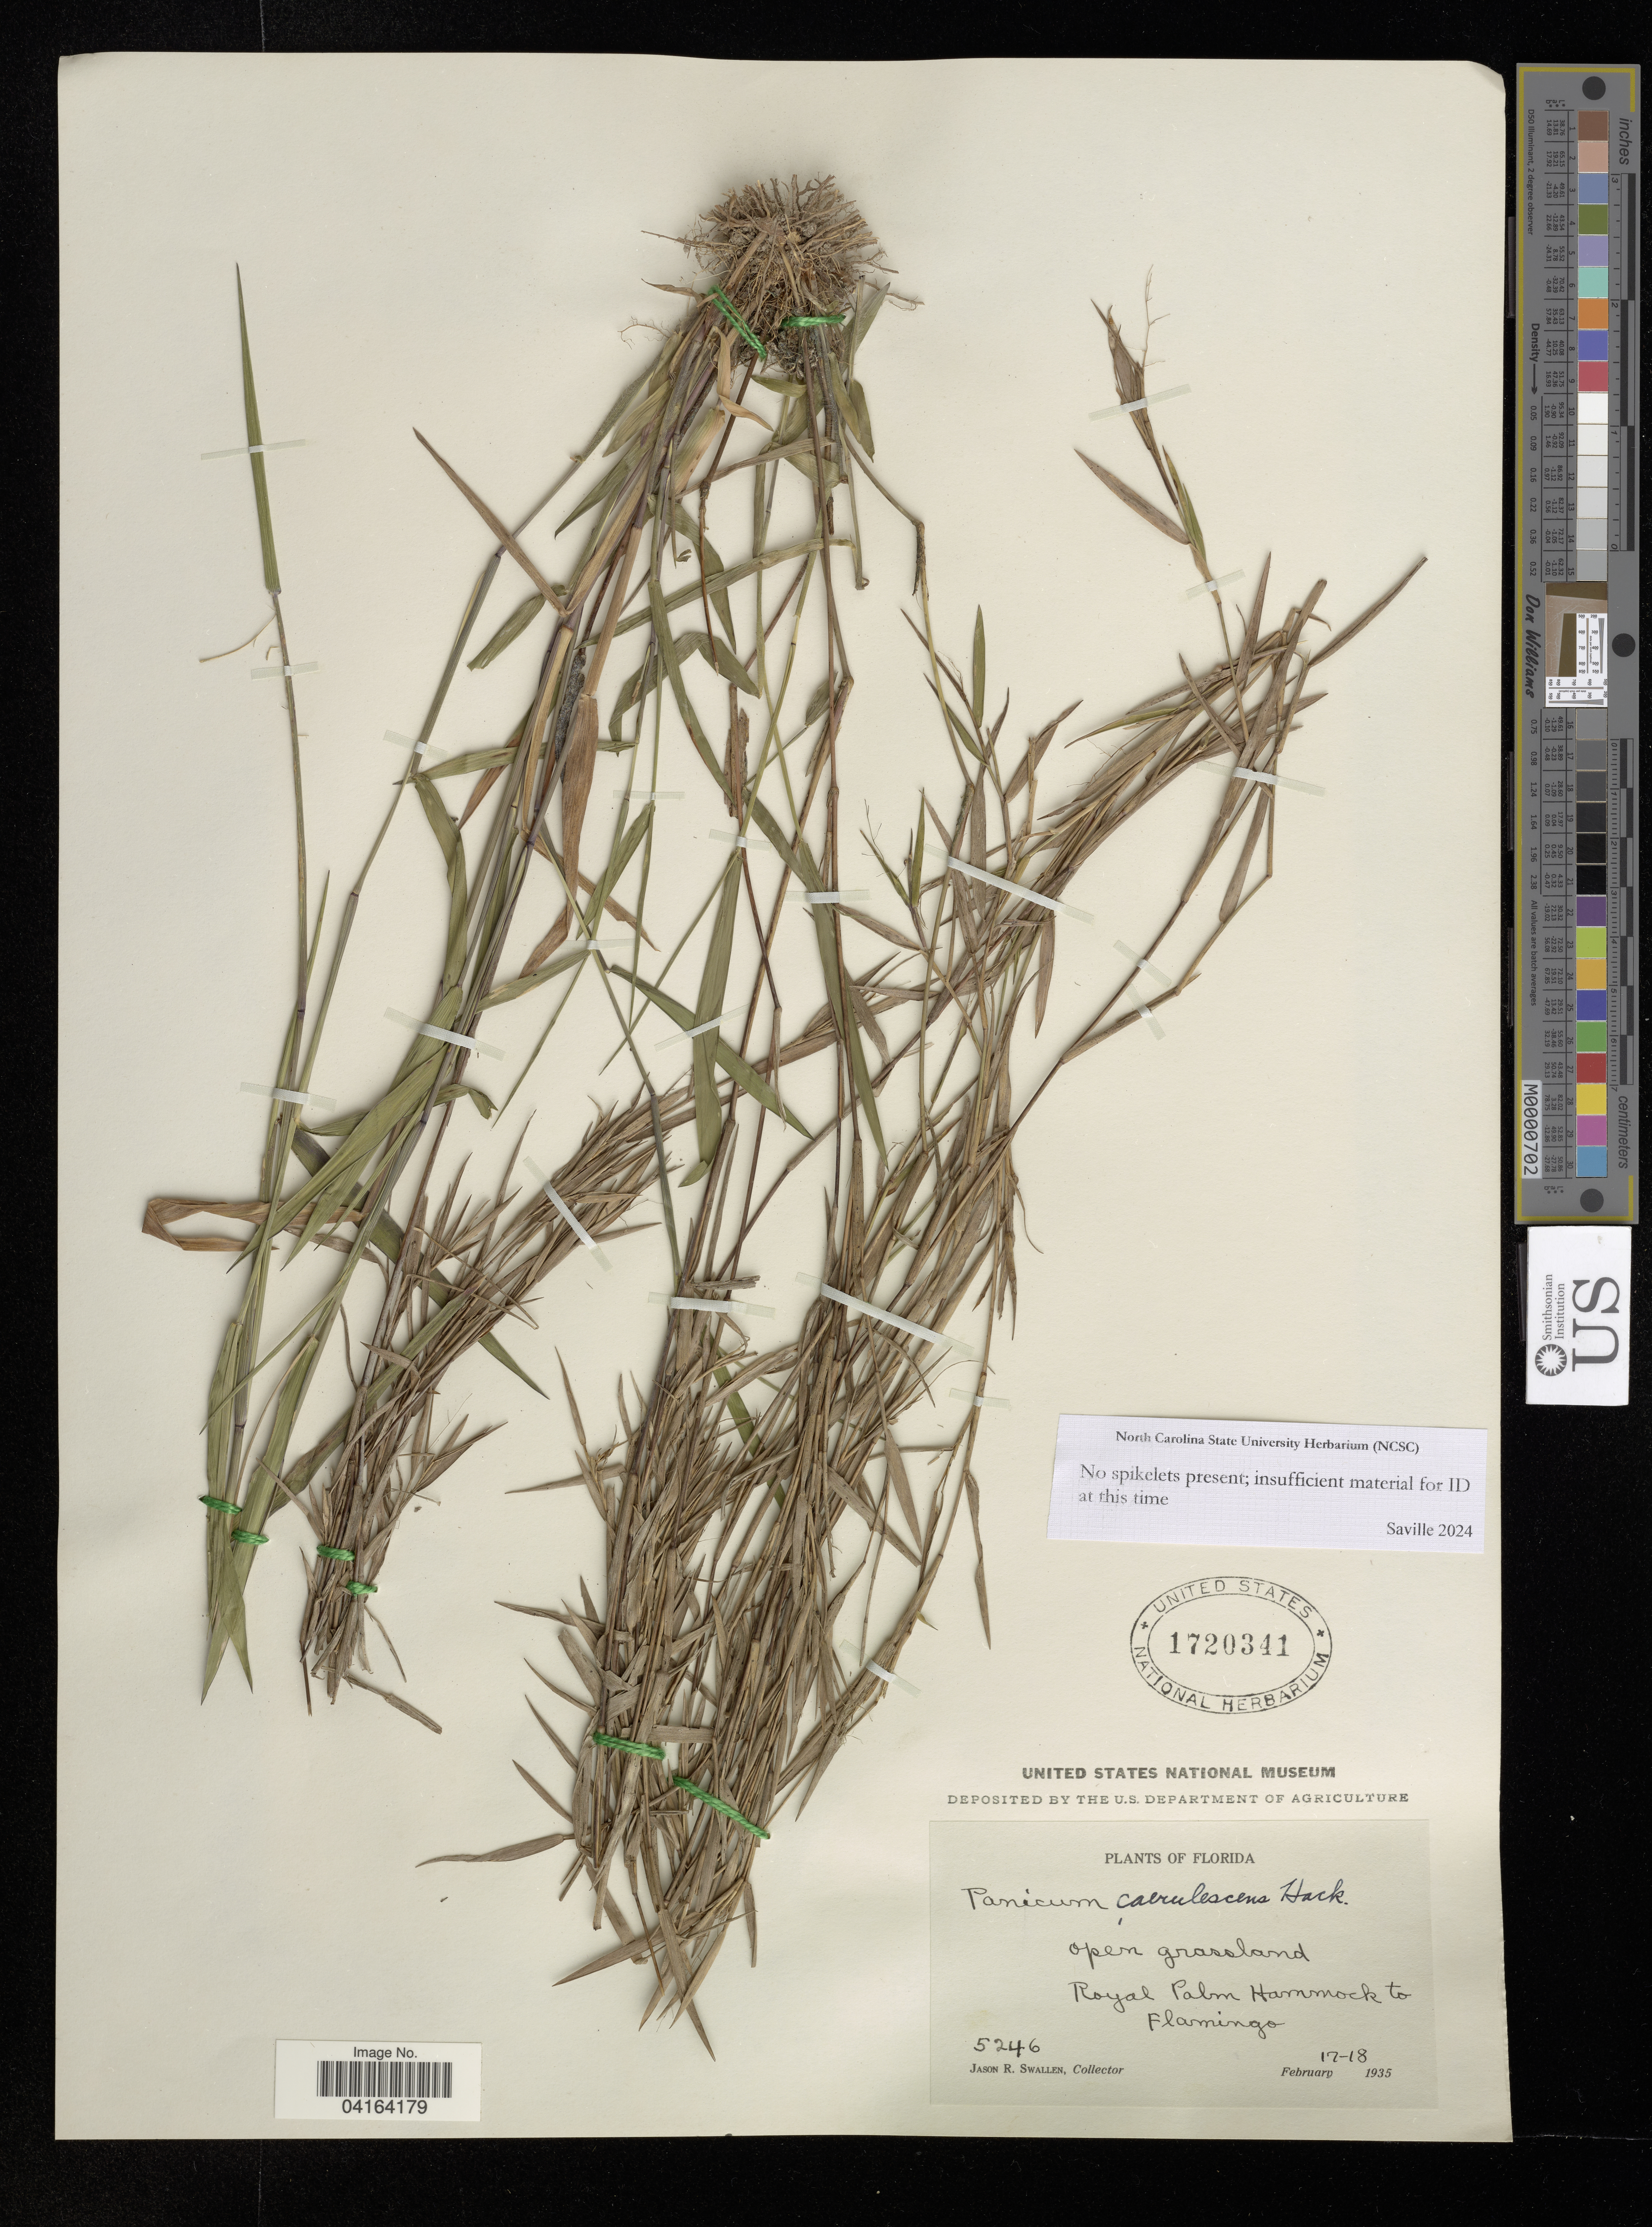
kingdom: Plantae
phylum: Tracheophyta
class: Liliopsida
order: Poales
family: Poaceae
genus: Panicum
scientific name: Panicum caerulescens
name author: Hack. ex Hitchc.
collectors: J. R. Swallen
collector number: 5246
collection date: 1935-02-17/1935-02-18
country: United States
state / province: Florida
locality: Open grassland. Royal Palm Hammock to Flamingo.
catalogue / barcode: US 1720341